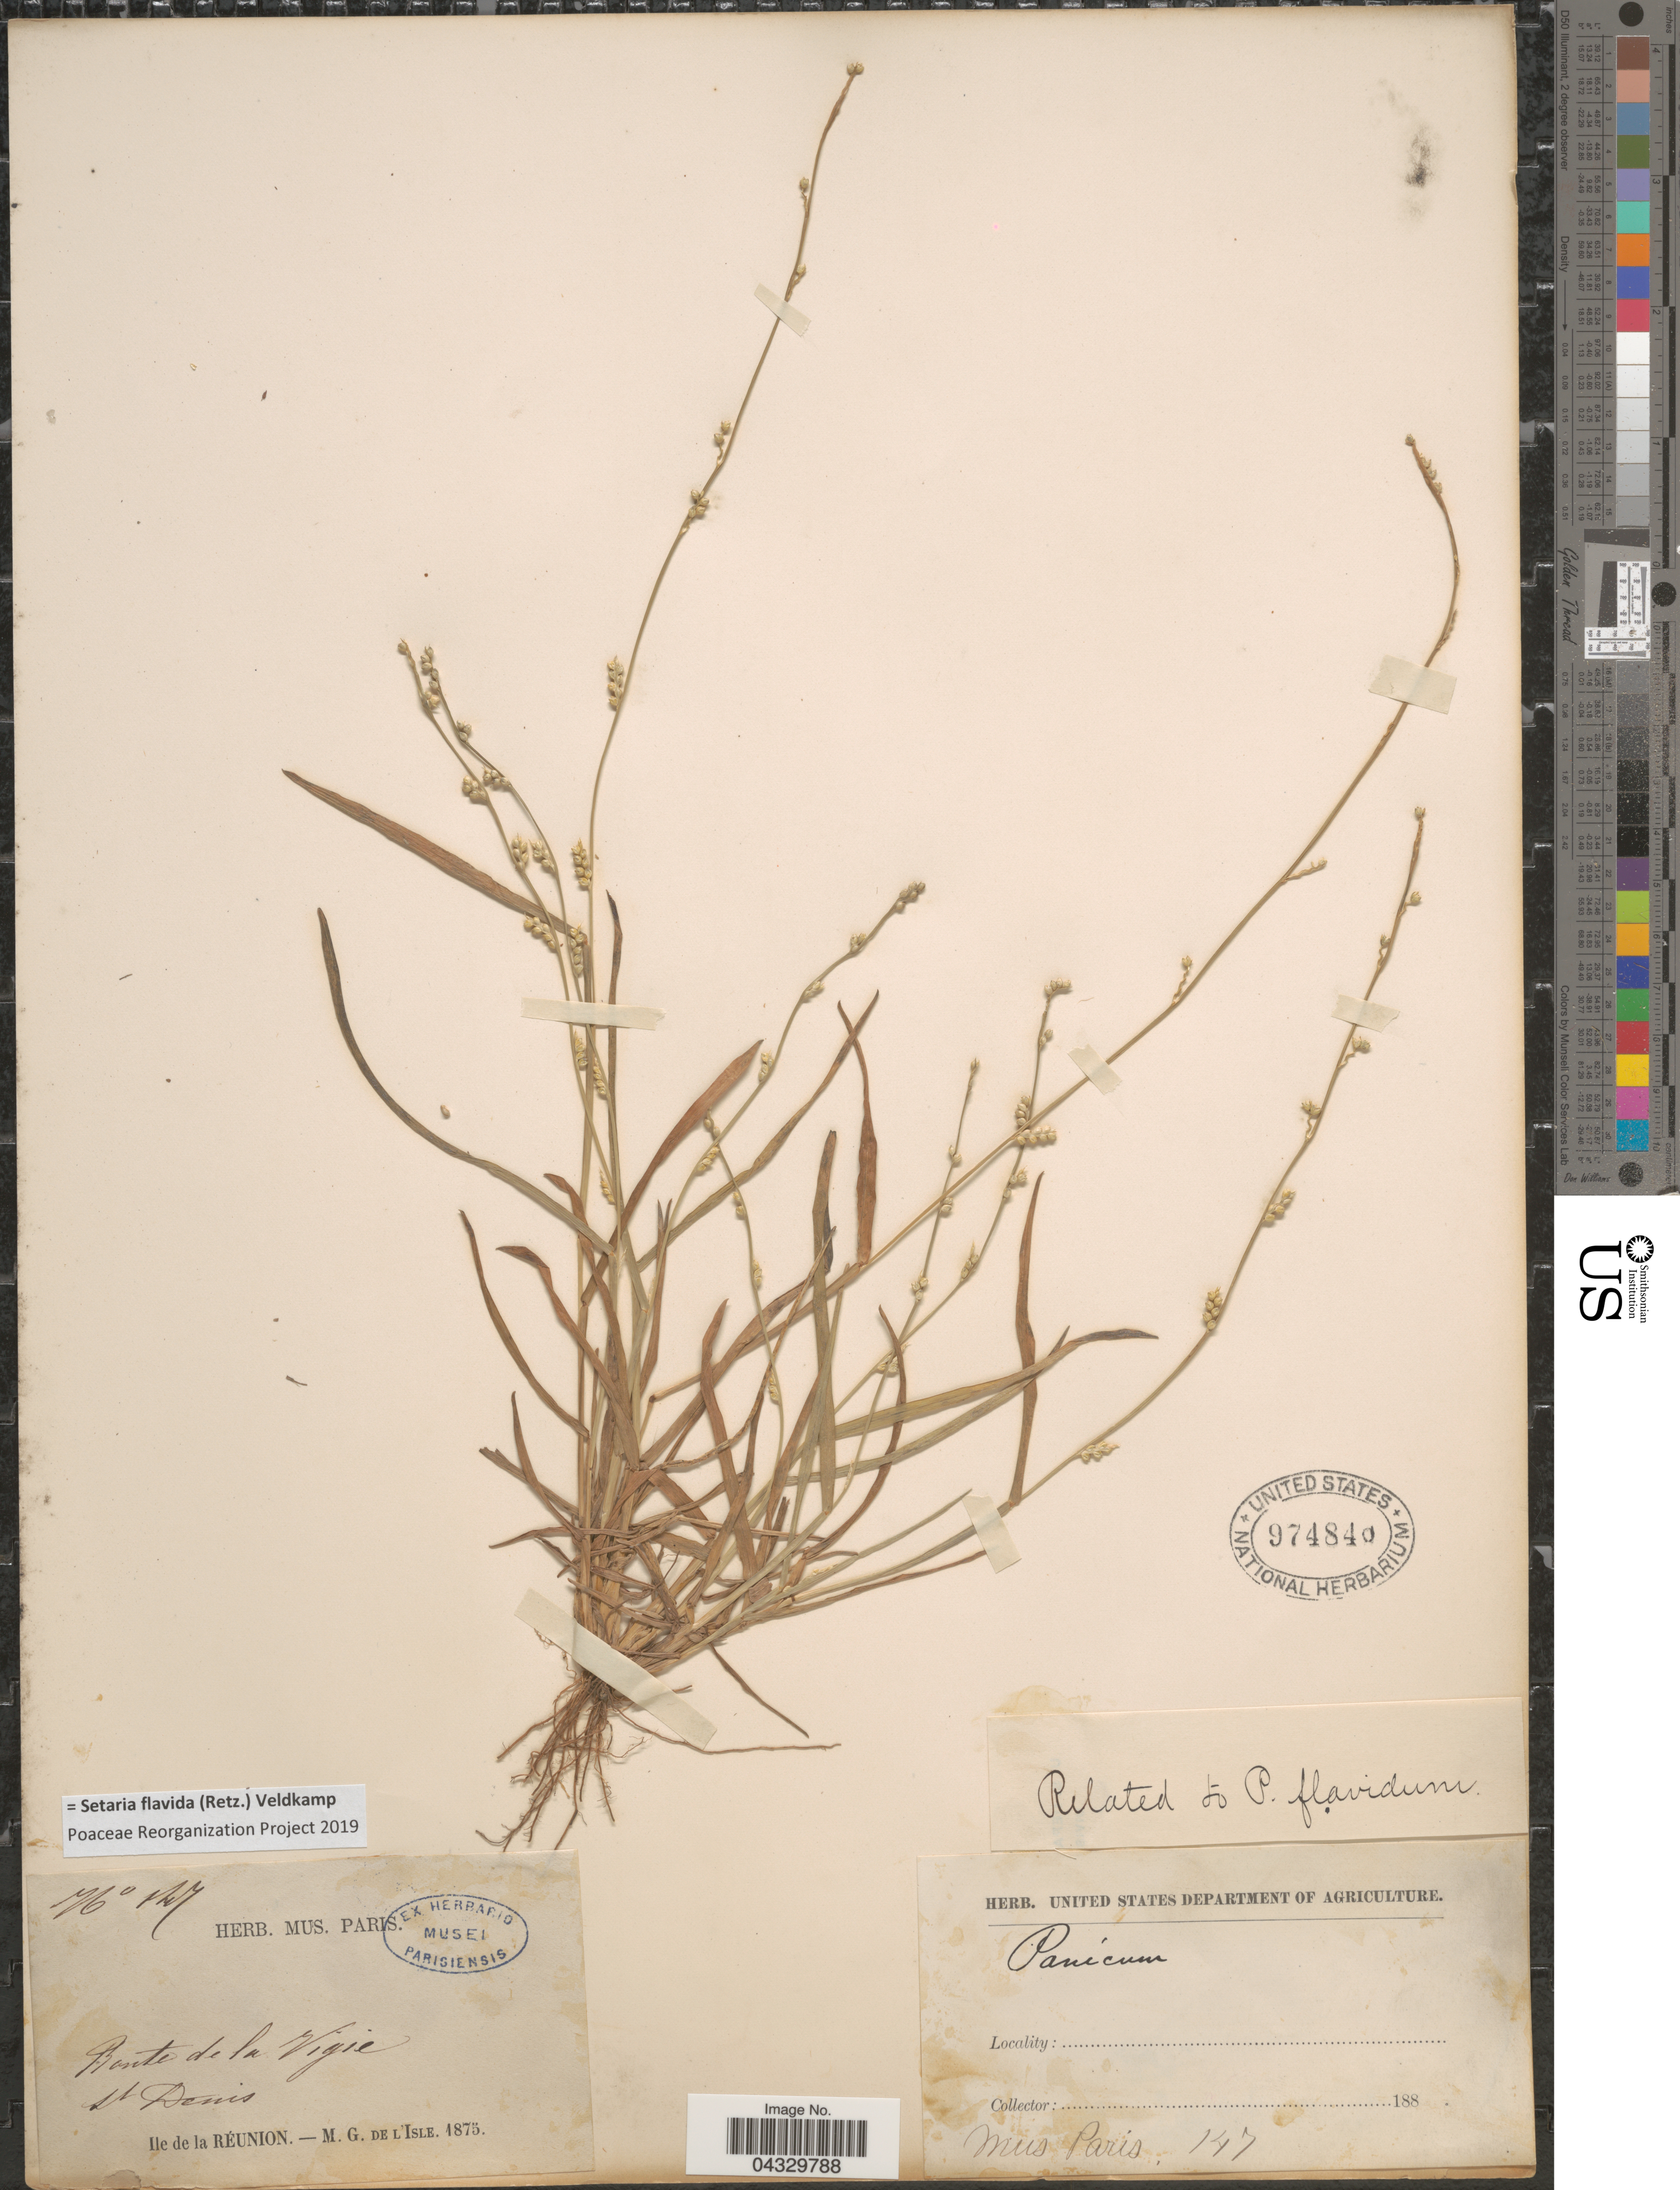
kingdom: Plantae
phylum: Tracheophyta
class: Liliopsida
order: Poales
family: Poaceae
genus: Setaria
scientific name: Setaria flavida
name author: (Retz.) Veldkamp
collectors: M. L'Isle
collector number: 147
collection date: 1875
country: Reunion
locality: Route de la Vigie. St Denis. Ile de la Réunion.